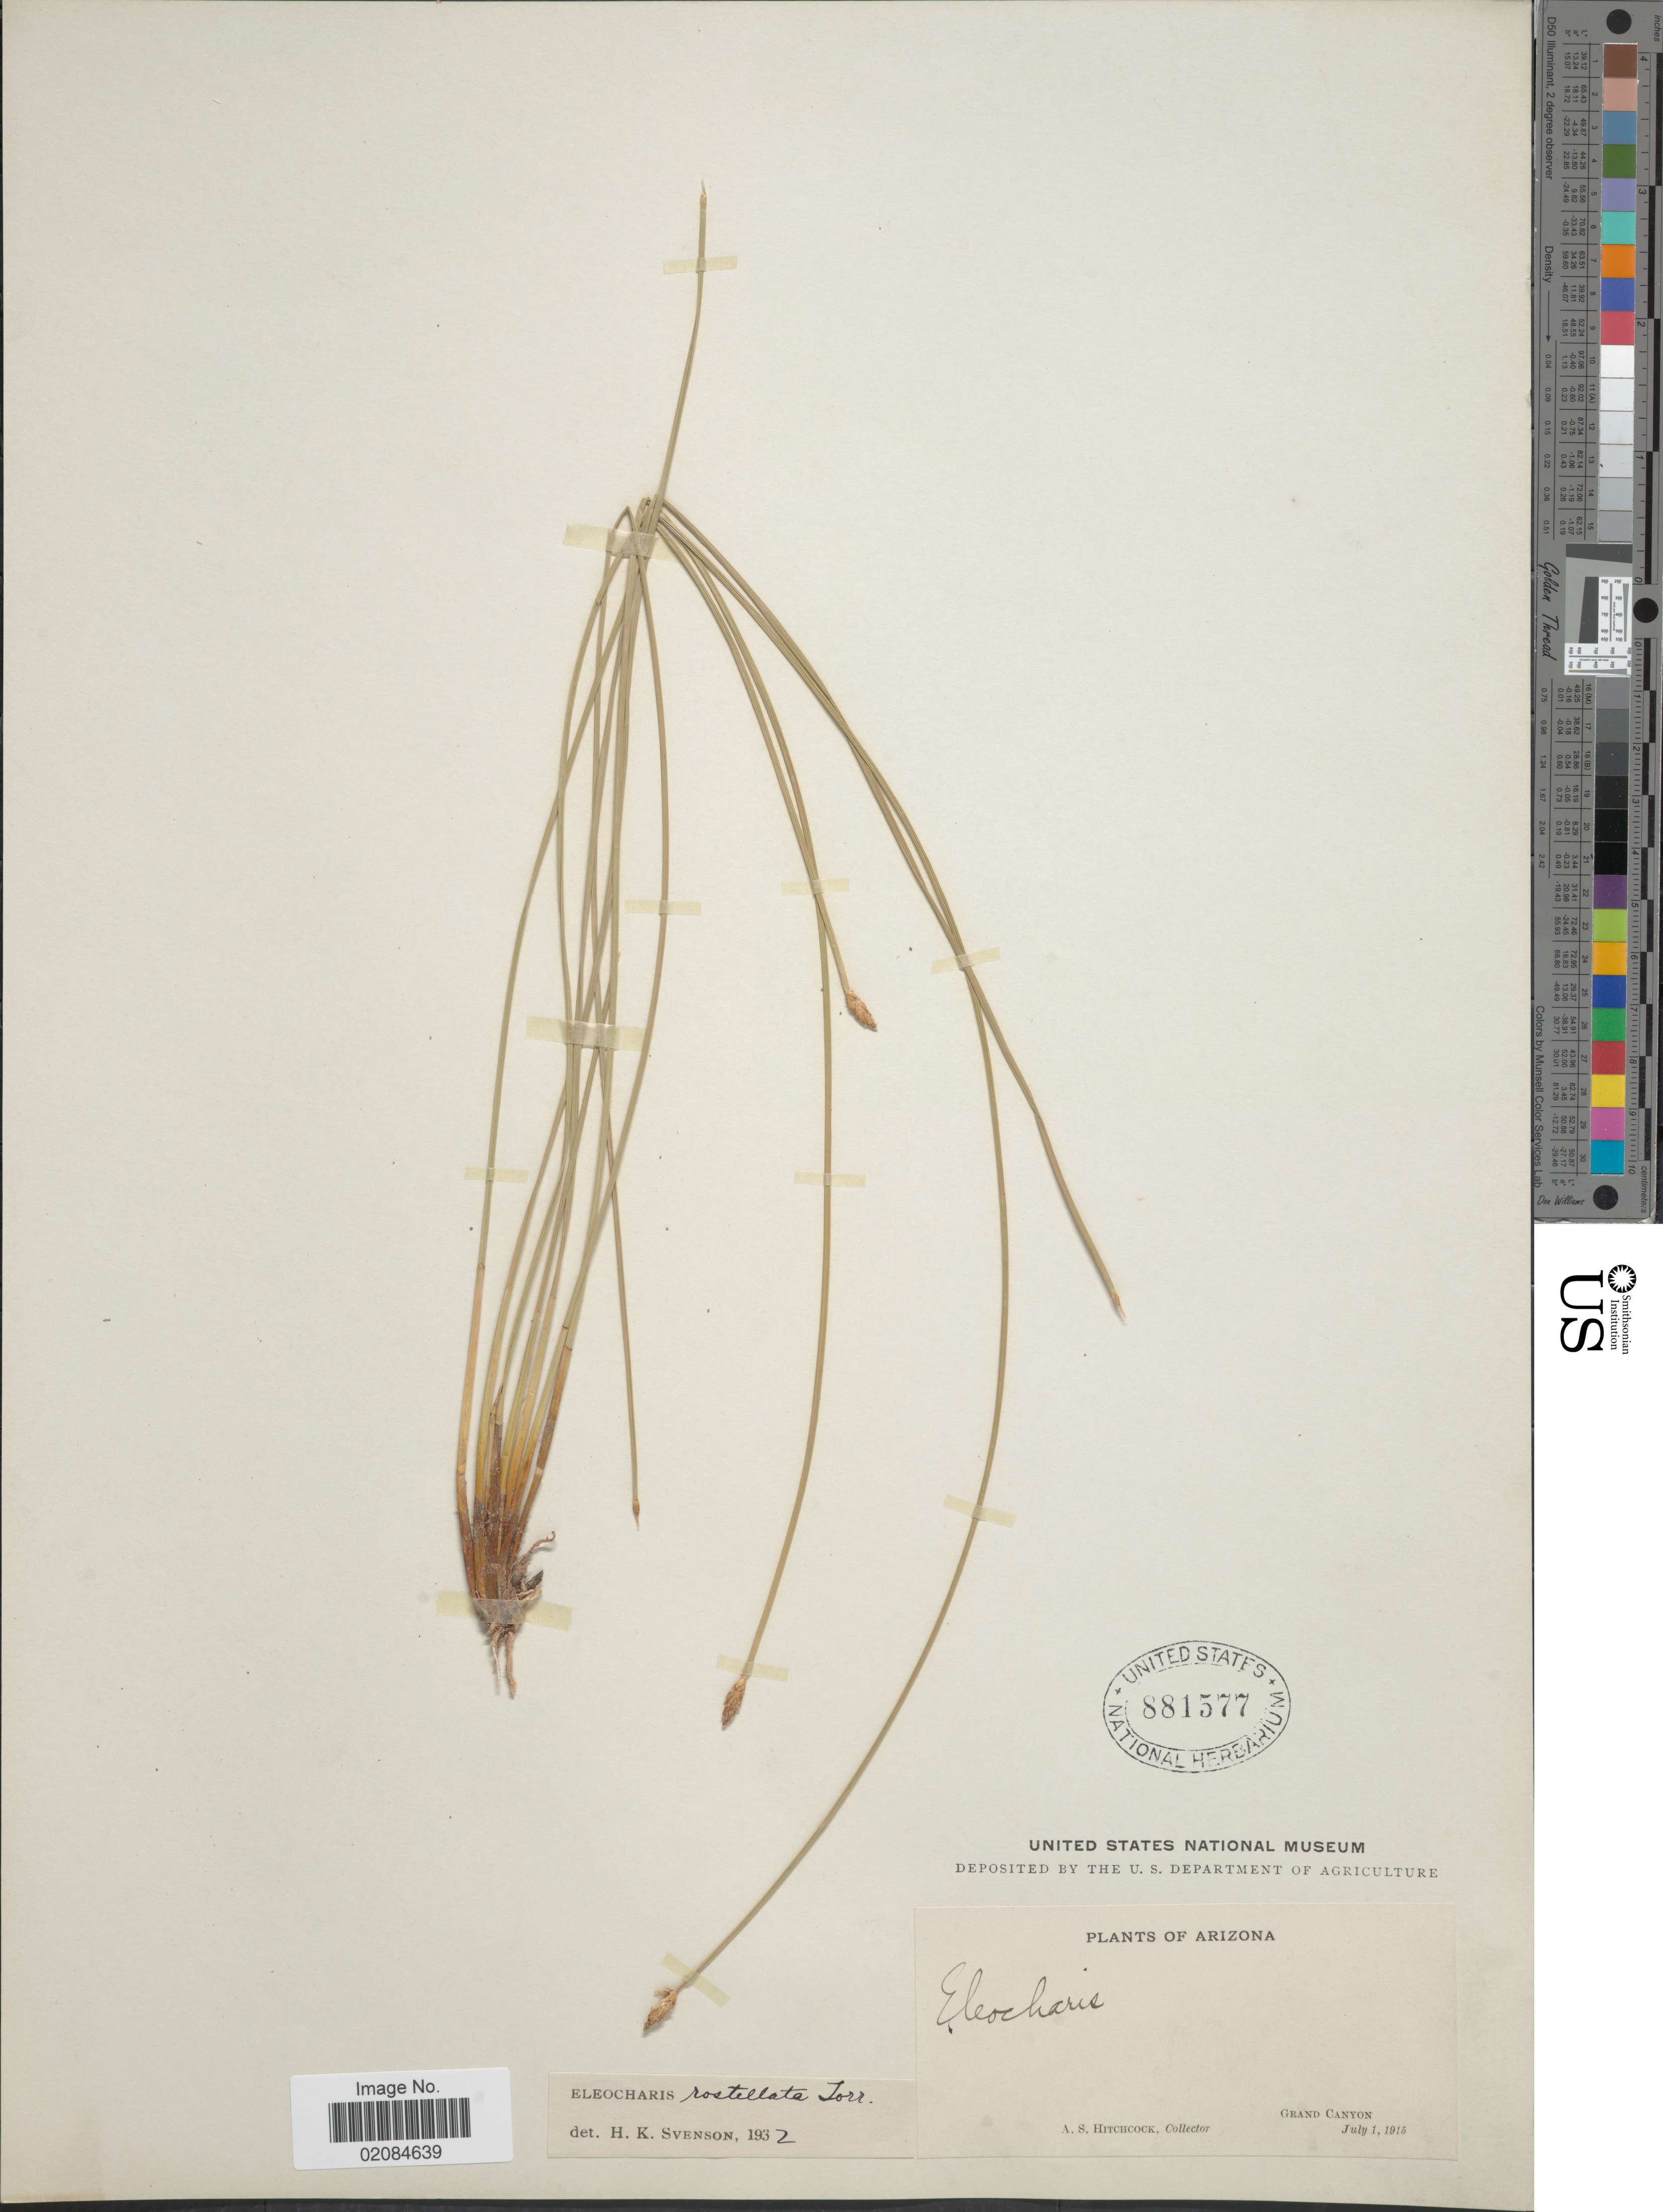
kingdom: Plantae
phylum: Tracheophyta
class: Liliopsida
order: Poales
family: Cyperaceae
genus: Eleocharis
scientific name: Eleocharis rostellata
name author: (Torr.) Torr.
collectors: A. S. Hitchcock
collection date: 1915-07-01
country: United States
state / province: Arizona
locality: Grand Canyon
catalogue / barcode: US 881577